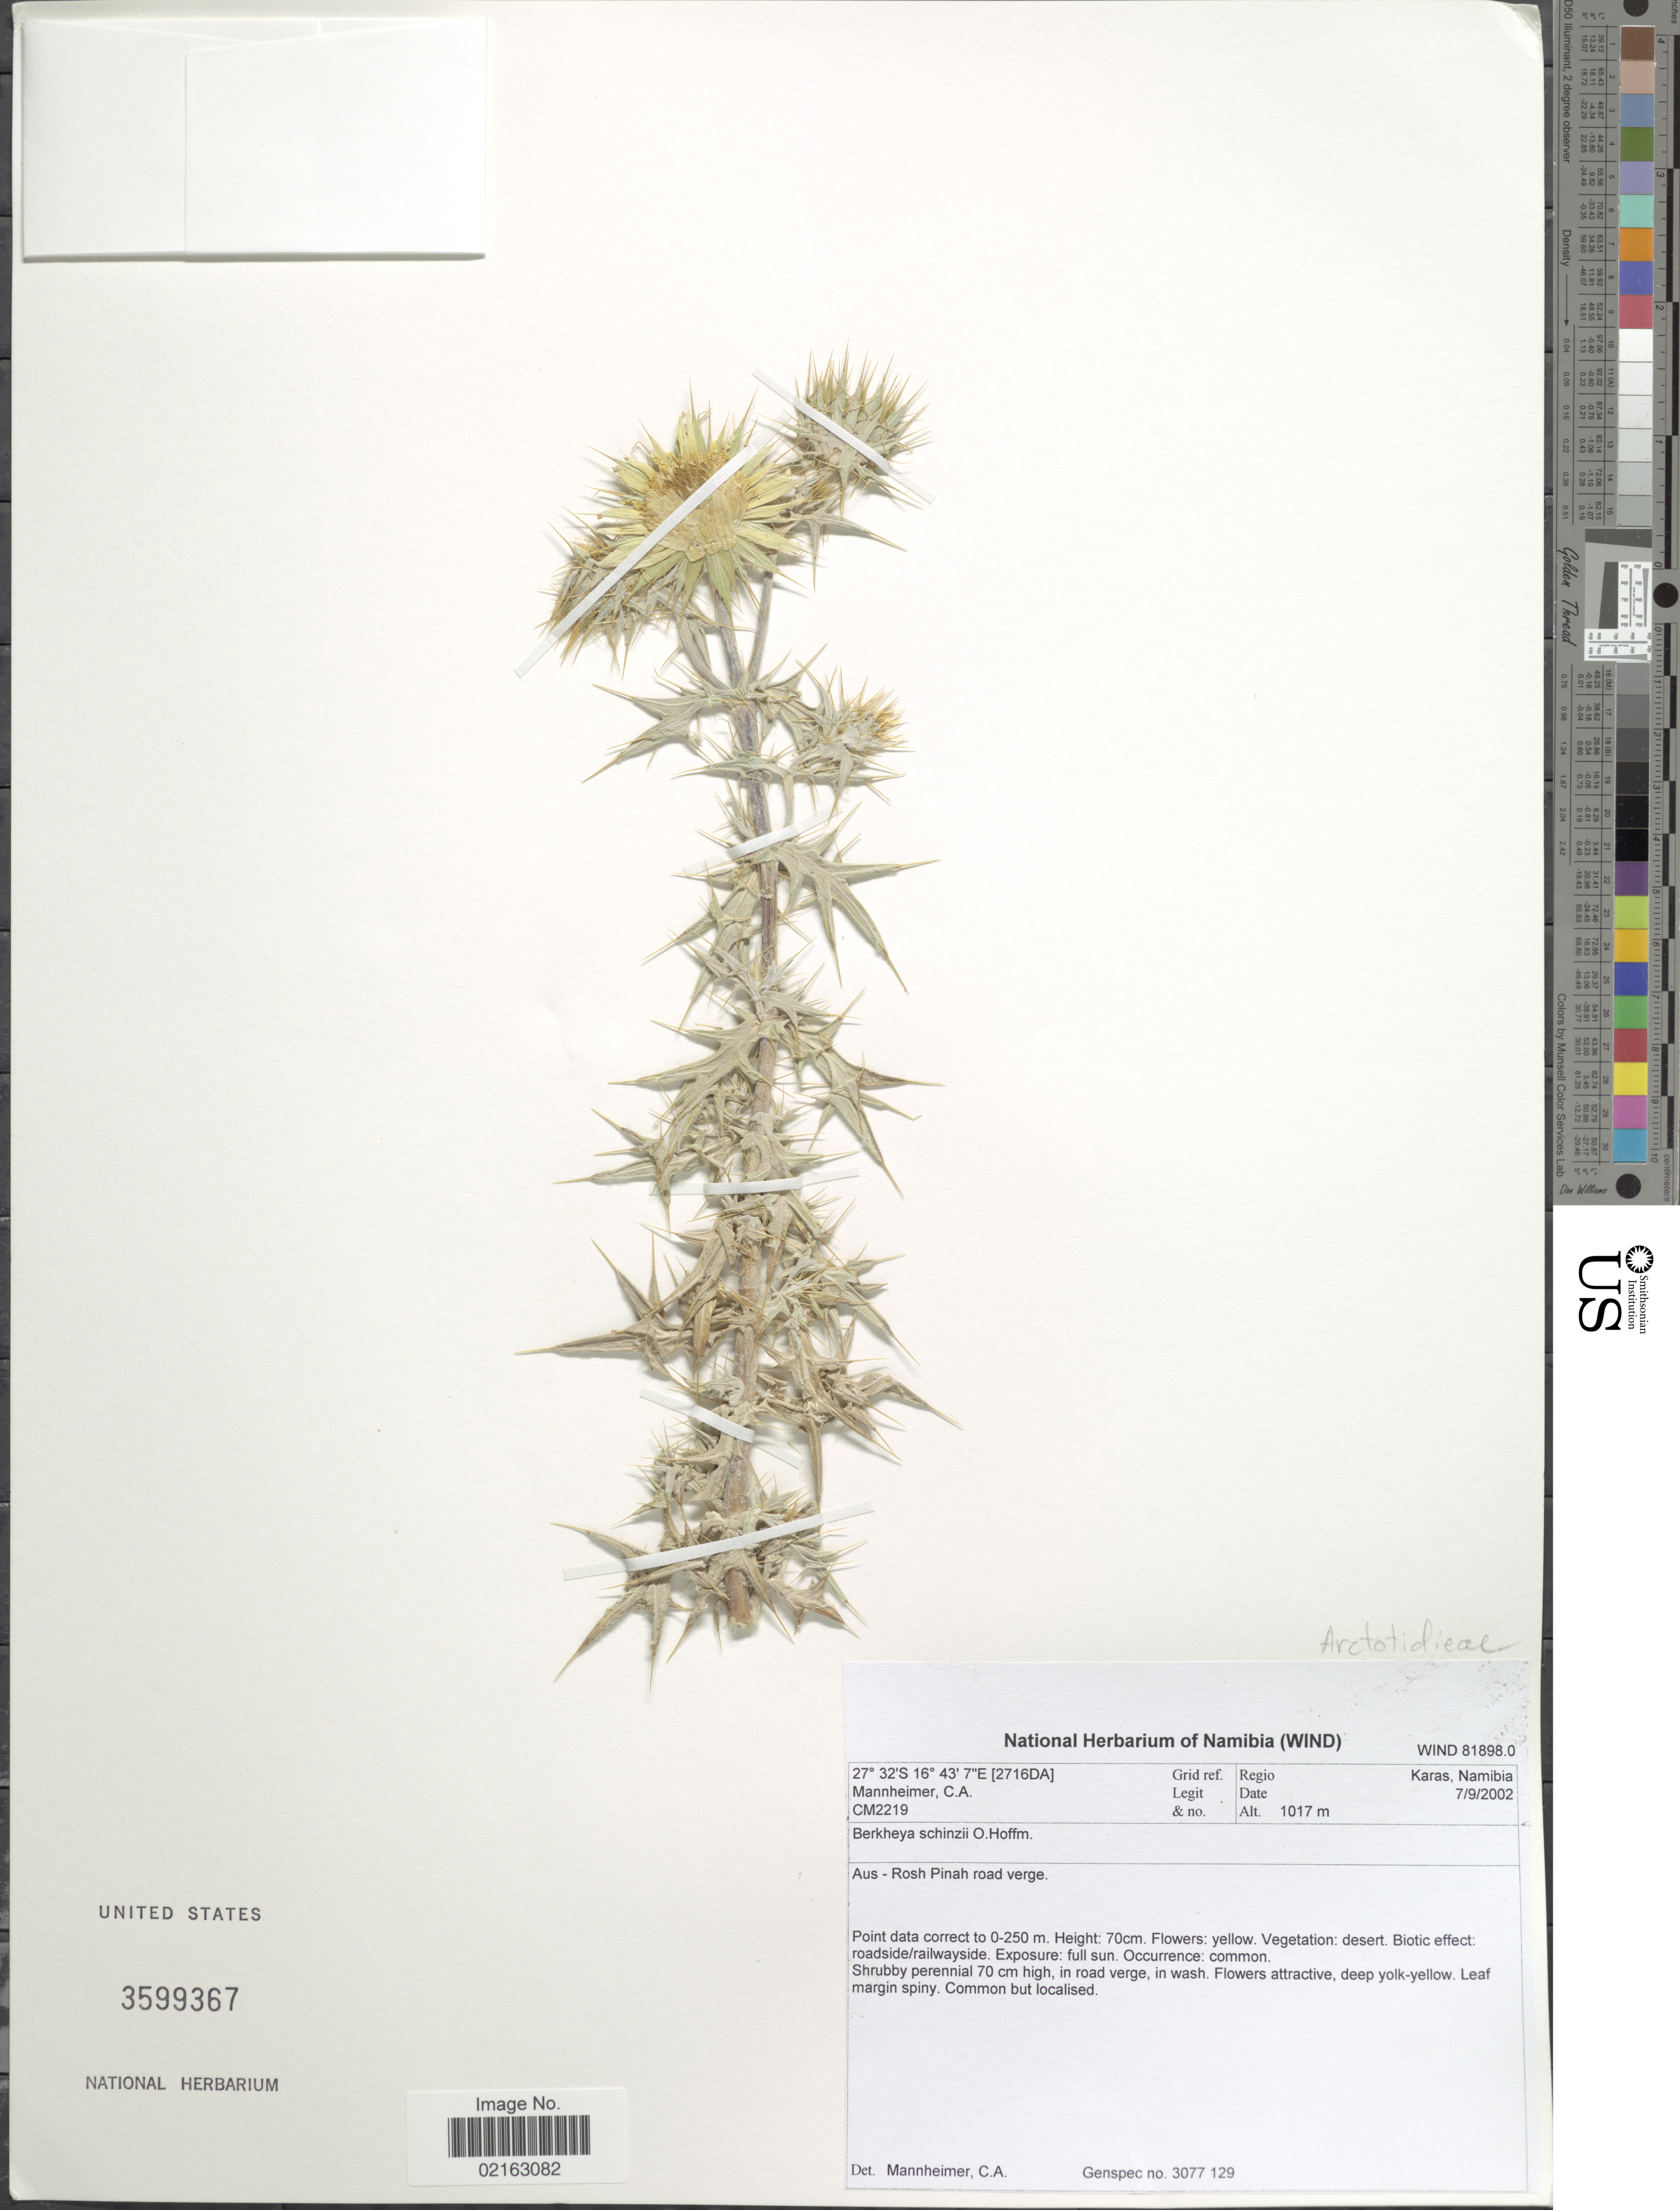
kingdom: Plantae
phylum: Tracheophyta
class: Magnoliopsida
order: Asterales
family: Asteraceae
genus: Hirpicium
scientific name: Hirpicium gorterioides subsp. schinzii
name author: (O. Hoffm.) Roessler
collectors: C. A. Mannheimer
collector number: CM2219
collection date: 2002-09-07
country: Namibia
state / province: Karas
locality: Karas, Namibia. Aus - Rosh Pinah road verge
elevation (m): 1017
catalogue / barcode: US 3599367